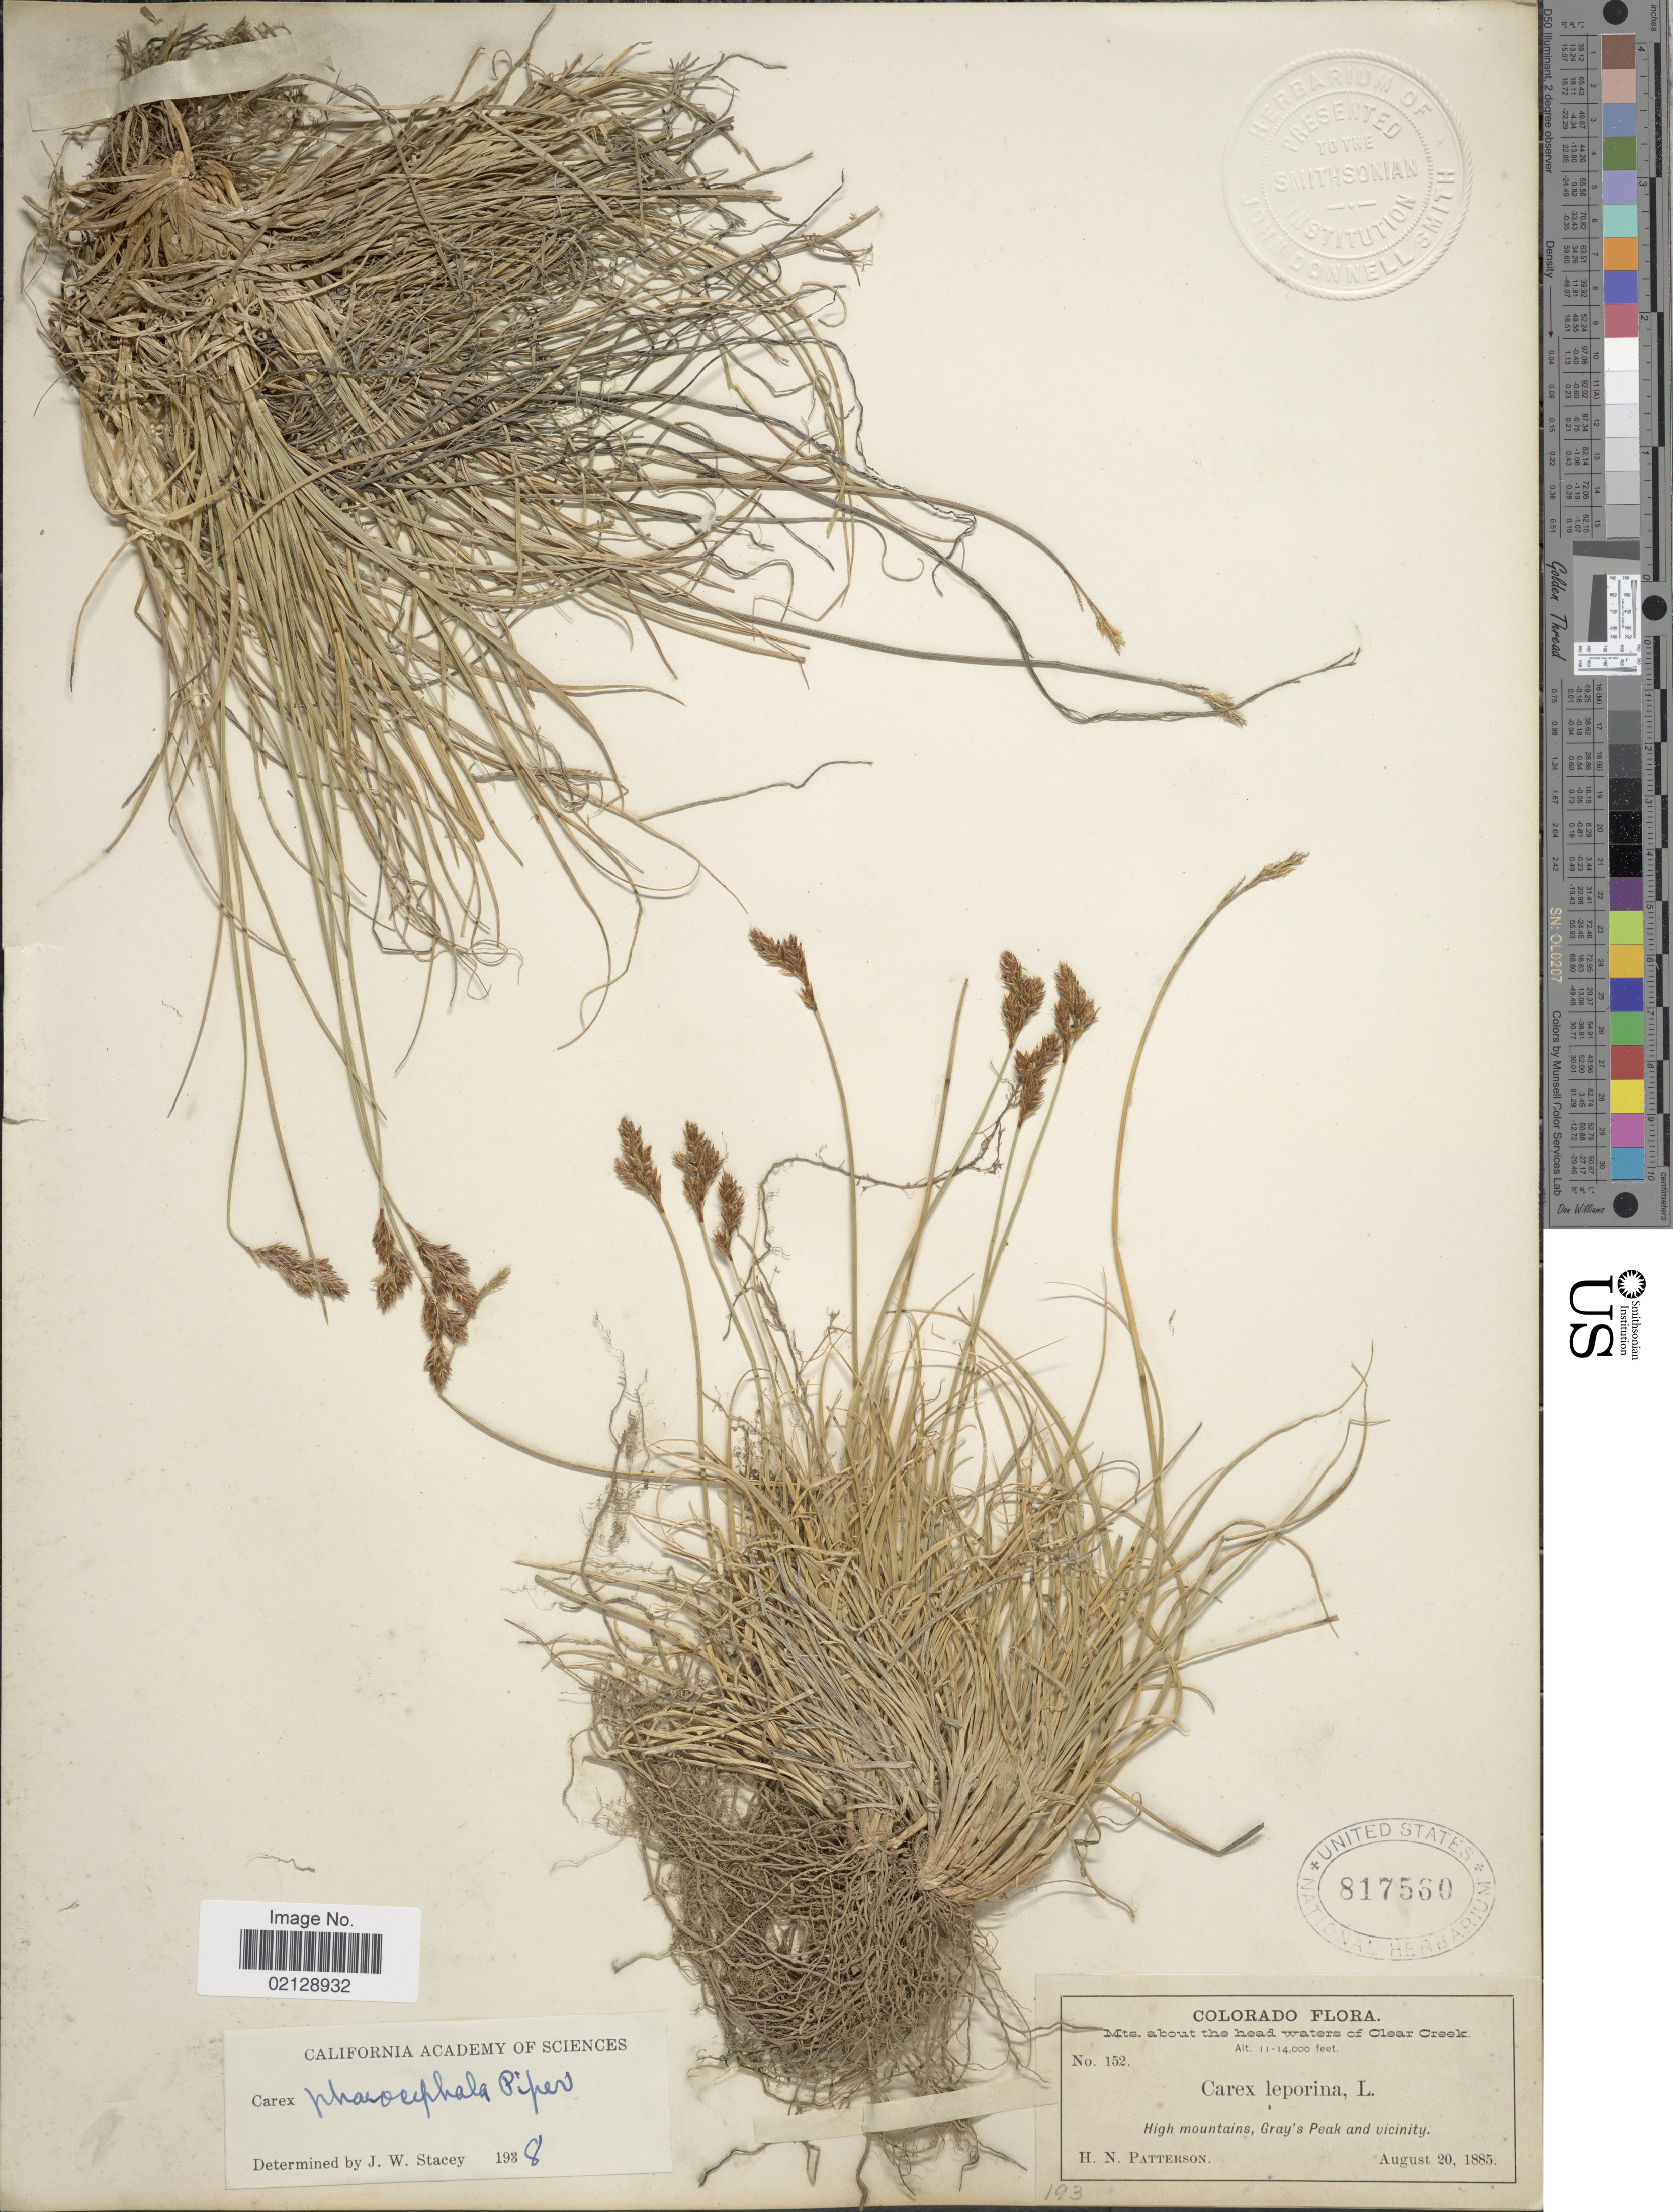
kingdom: Plantae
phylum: Tracheophyta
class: Liliopsida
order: Poales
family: Cyperaceae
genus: Carex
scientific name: Carex phaeocephala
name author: Piper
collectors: H. N. Patterson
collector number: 152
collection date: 1885-08-20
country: United States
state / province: Colorado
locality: Mts. about the head waters of Clear Creek, High Mountains, Gray's Peak and vicinity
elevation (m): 3353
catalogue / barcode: US 817560